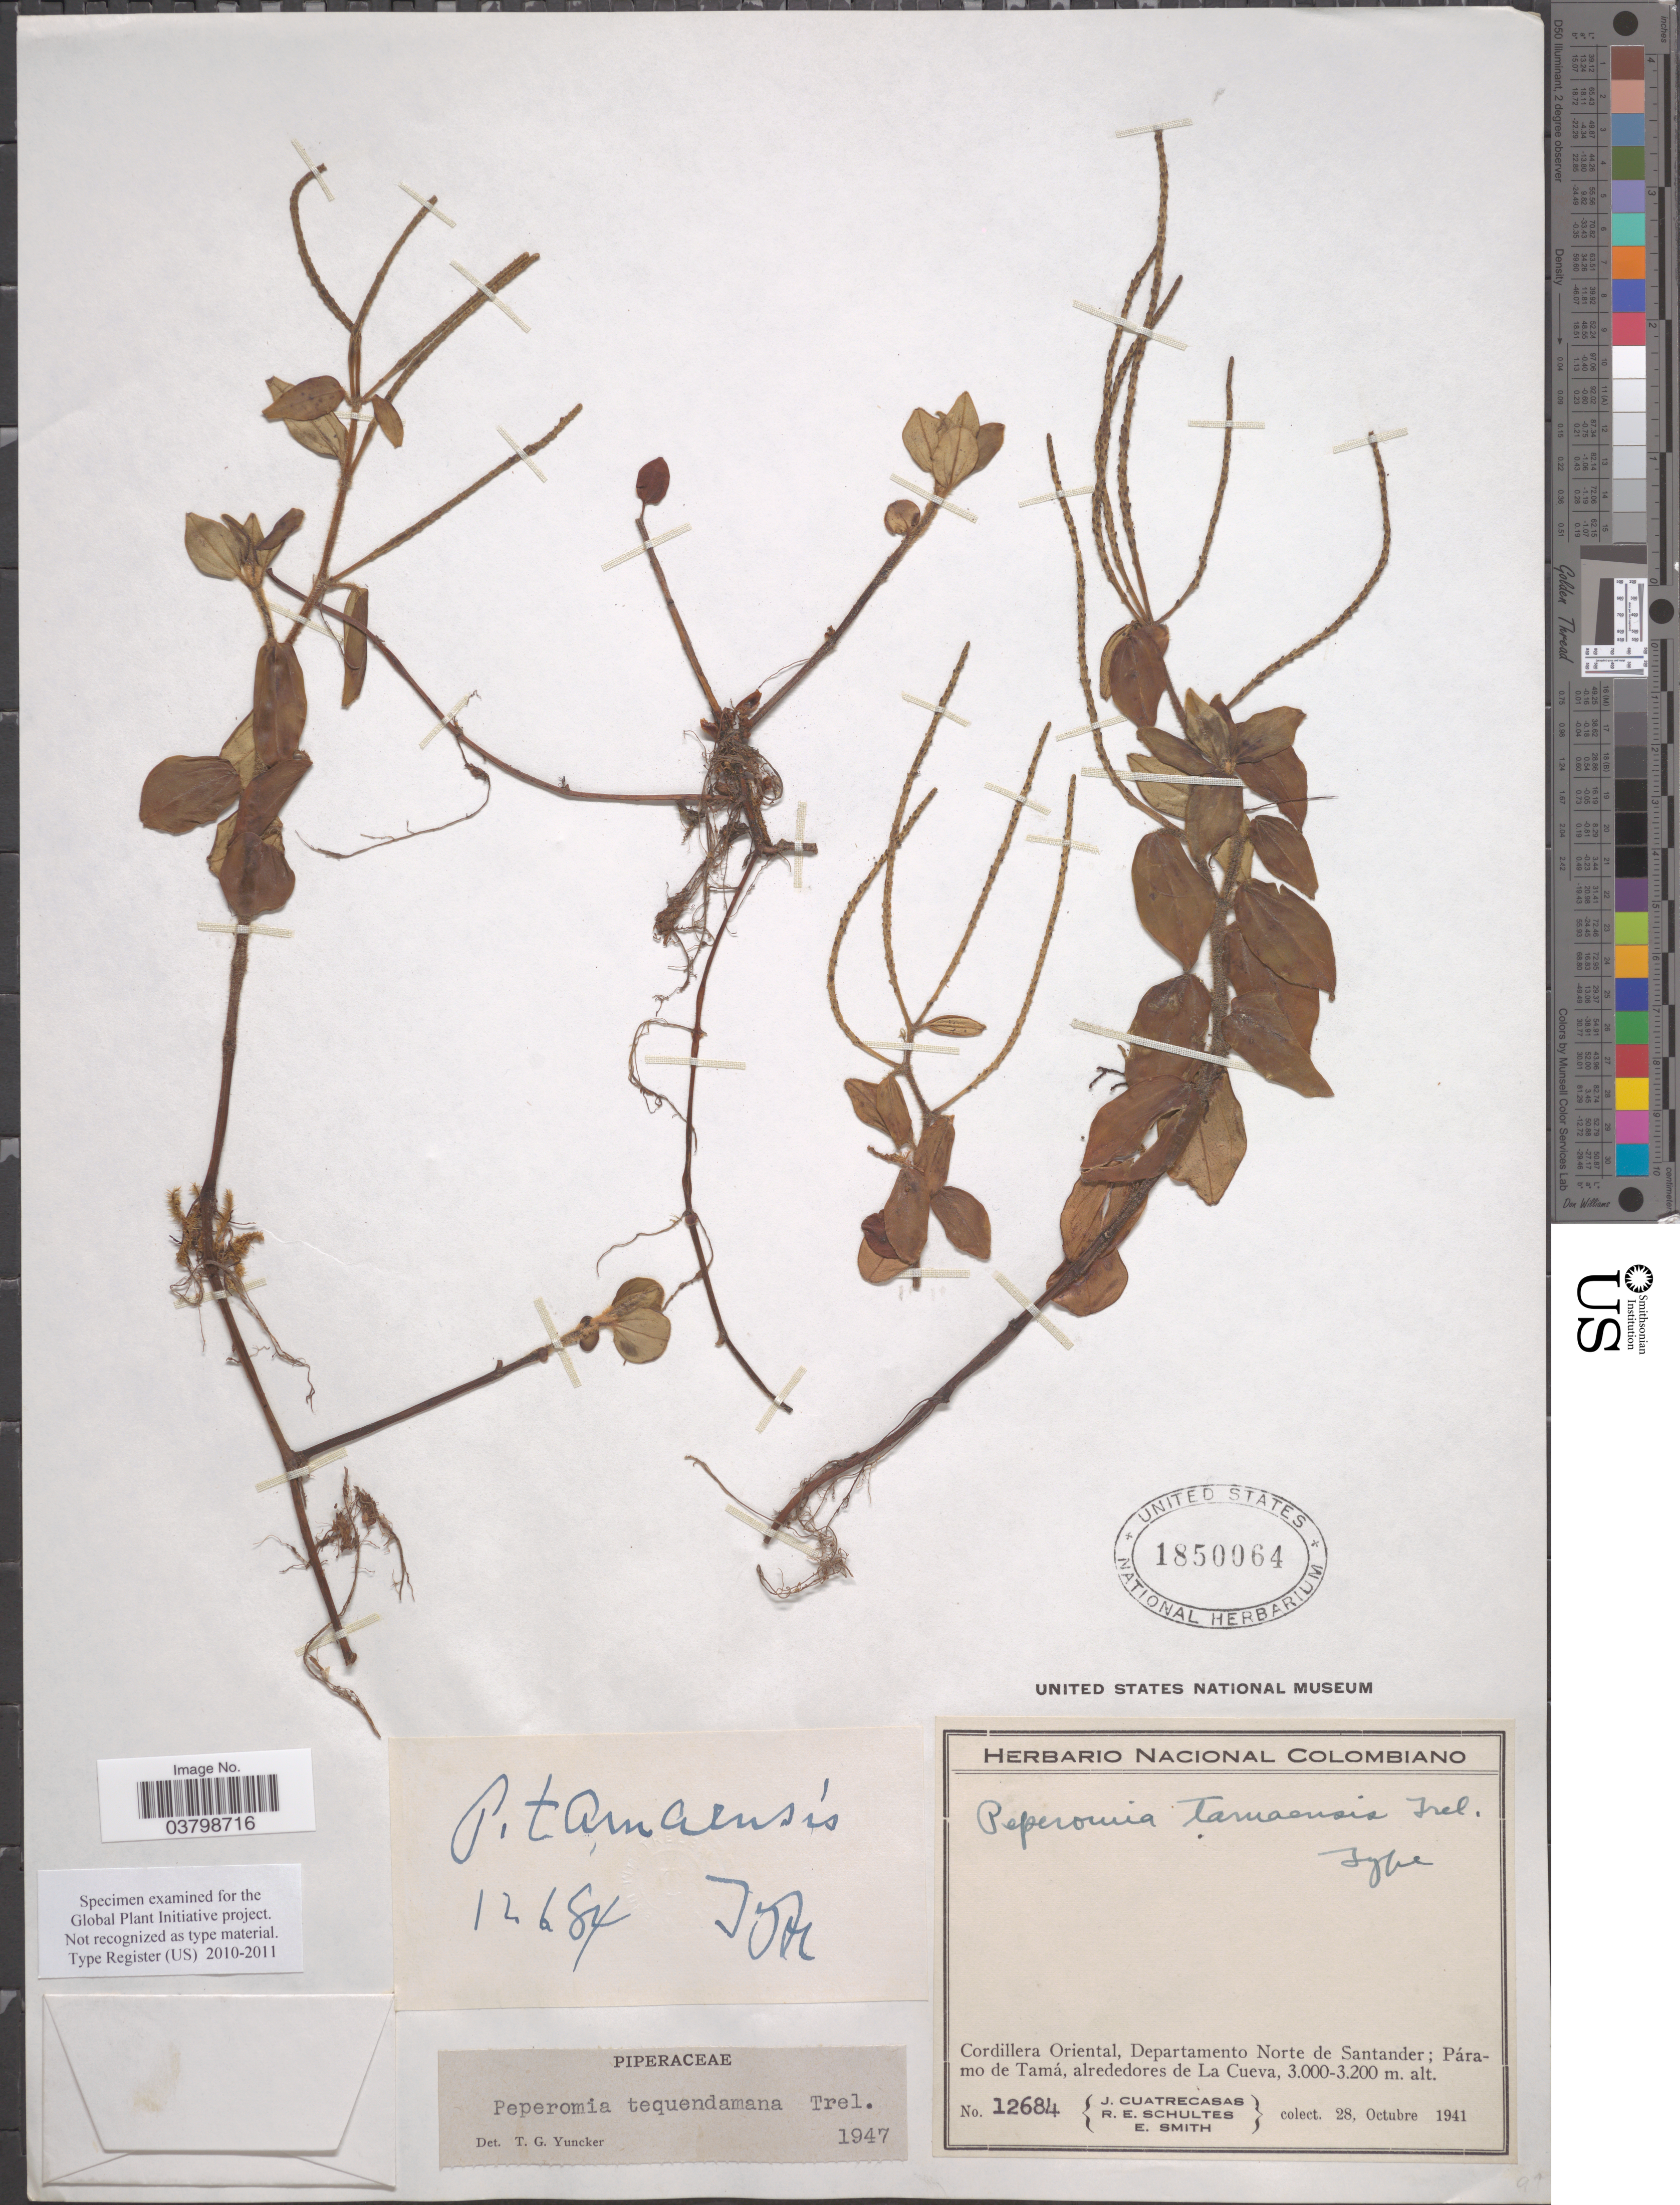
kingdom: Plantae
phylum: Tracheophyta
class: Magnoliopsida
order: Piperales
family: Piperaceae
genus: Peperomia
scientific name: Peperomia tequendamana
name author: Trel.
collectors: J. Cuatrecasas, R. E. Schultes & E. Smith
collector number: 12684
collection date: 1941-10-28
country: Colombia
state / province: Norte de Santander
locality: Cordillera Oriental, Departamento Norte de Santander; Páramo de Tamá, alrededores de La Cueva.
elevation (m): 3000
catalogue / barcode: US 1850064